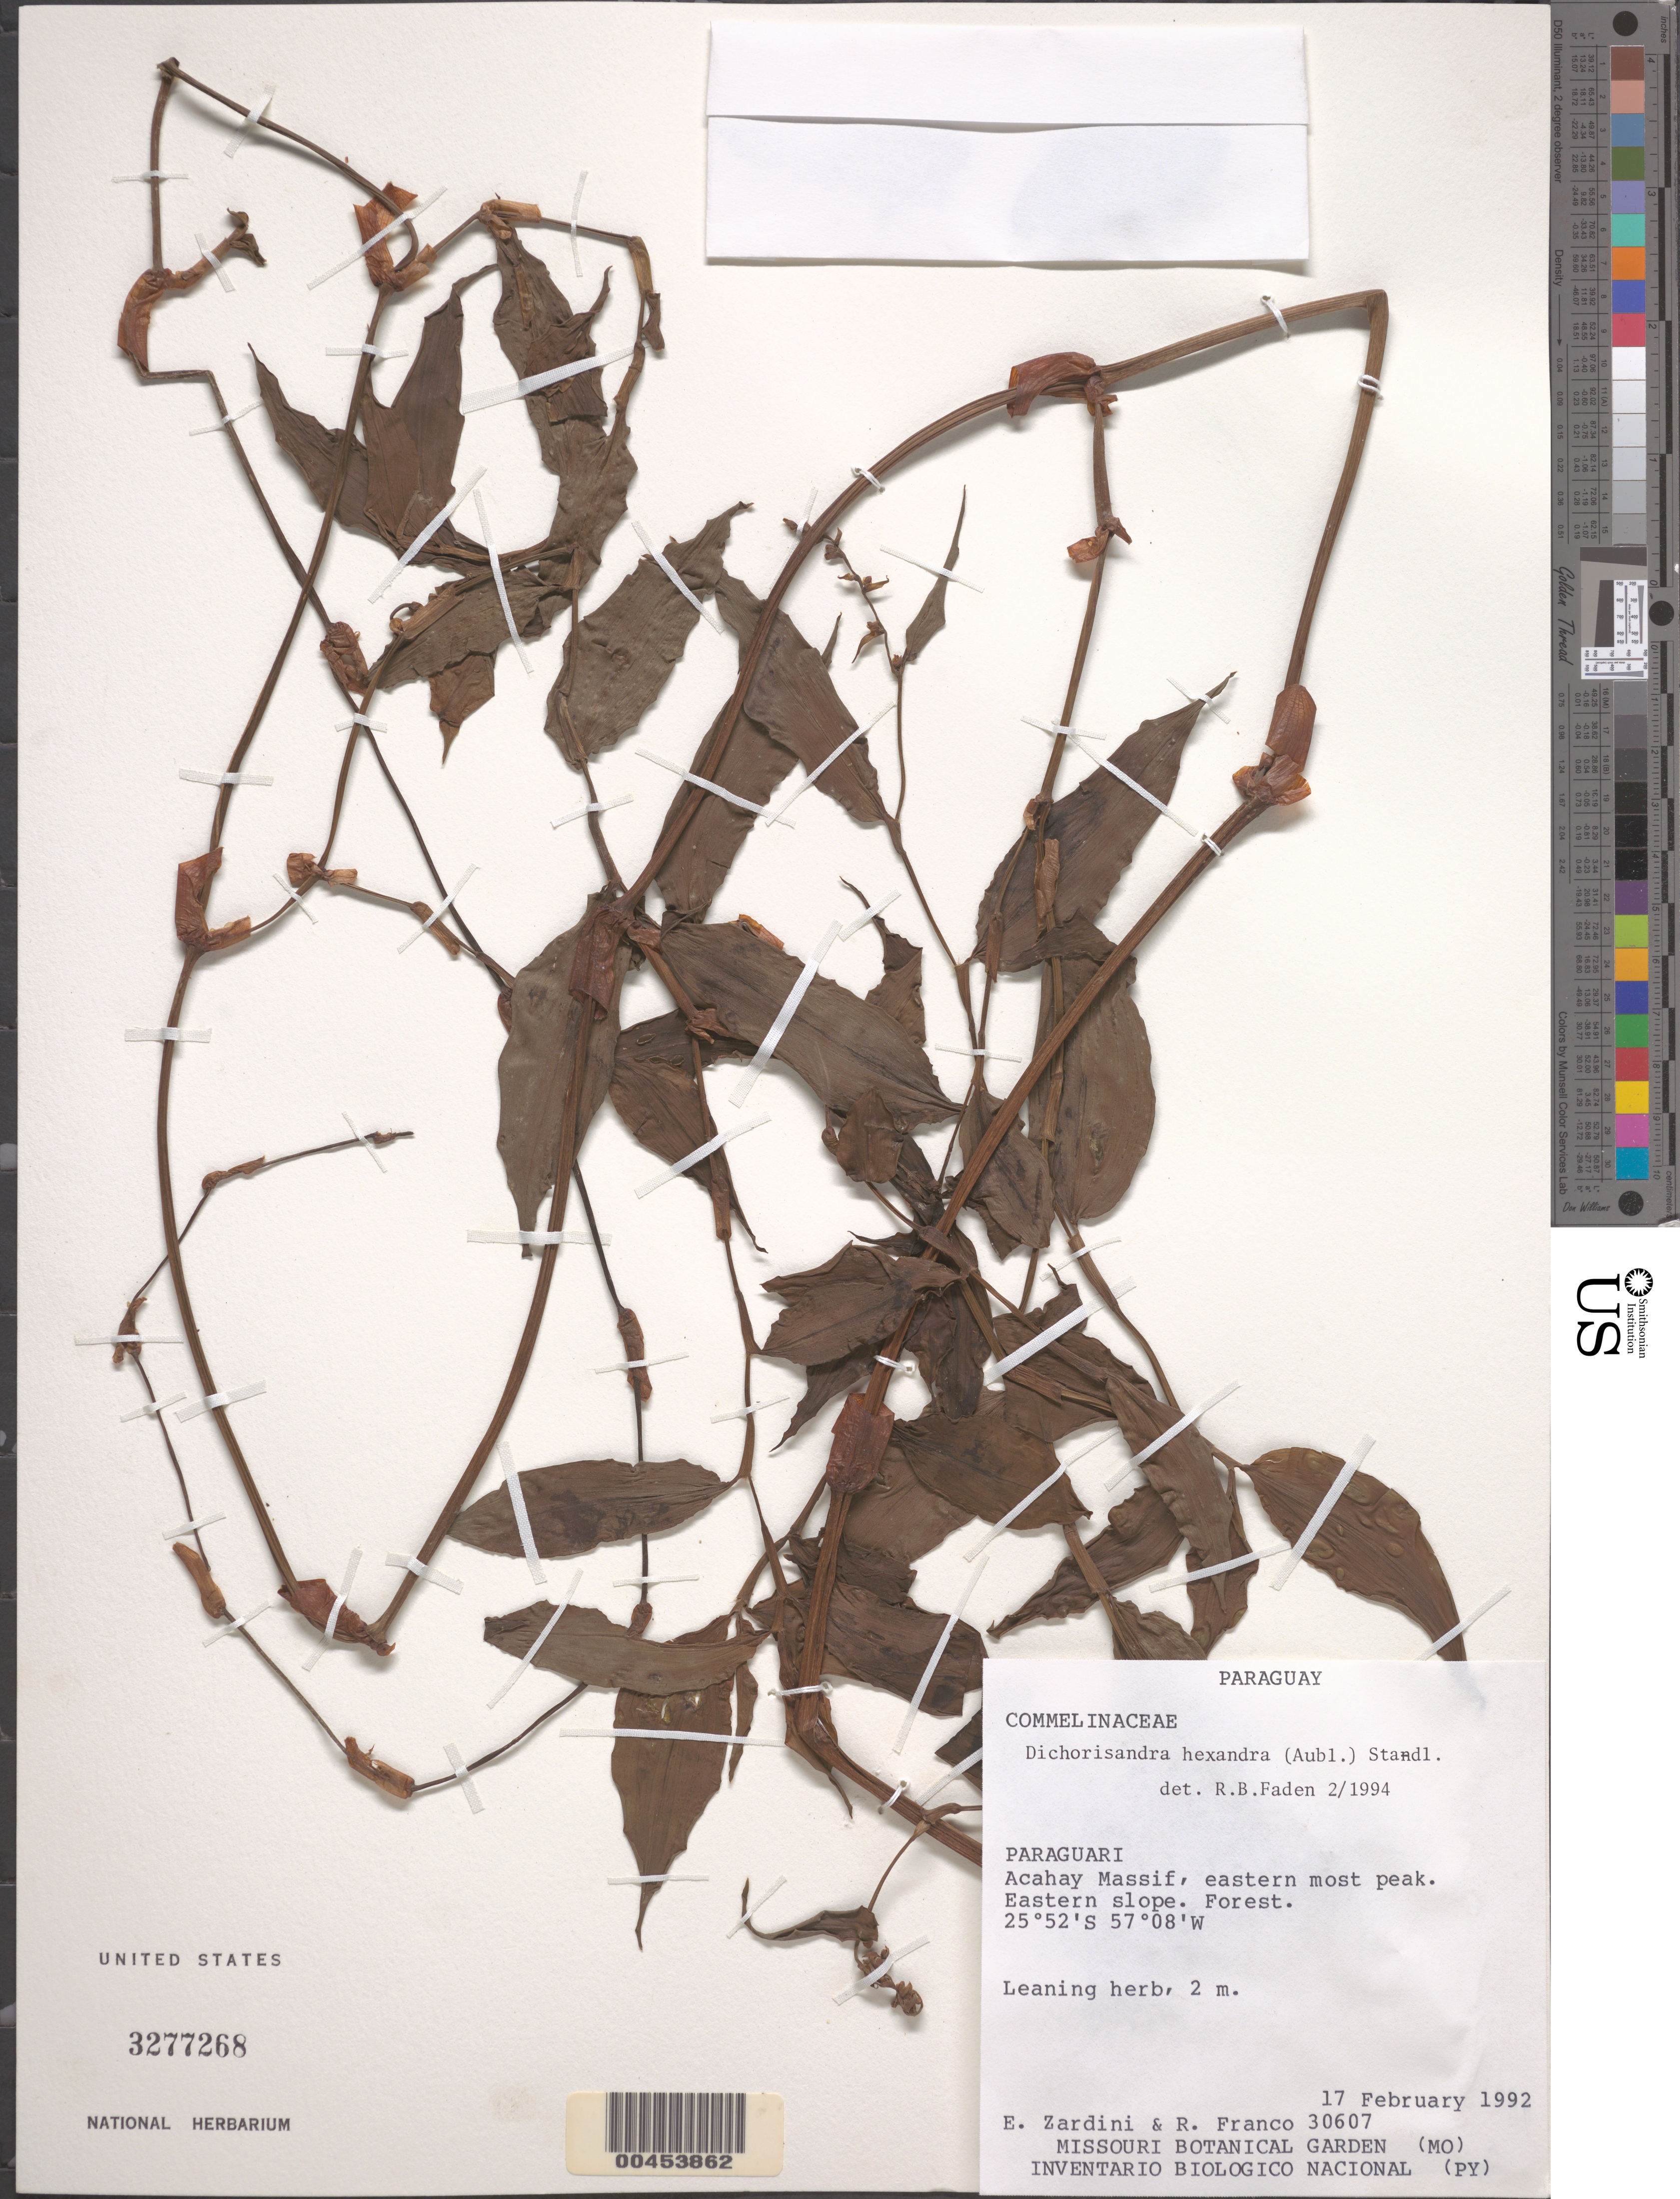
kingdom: Plantae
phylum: Tracheophyta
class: Liliopsida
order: Commelinales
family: Commelinaceae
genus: Dichorisandra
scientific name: Dichorisandra hexandra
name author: (Aubl.) Standl.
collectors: E. M. Zardini & R. Franco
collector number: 30607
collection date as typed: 17 Feb 1992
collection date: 1992-02-17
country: Paraguay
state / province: Paraguarí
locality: Acahay massif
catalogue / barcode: US 3277268